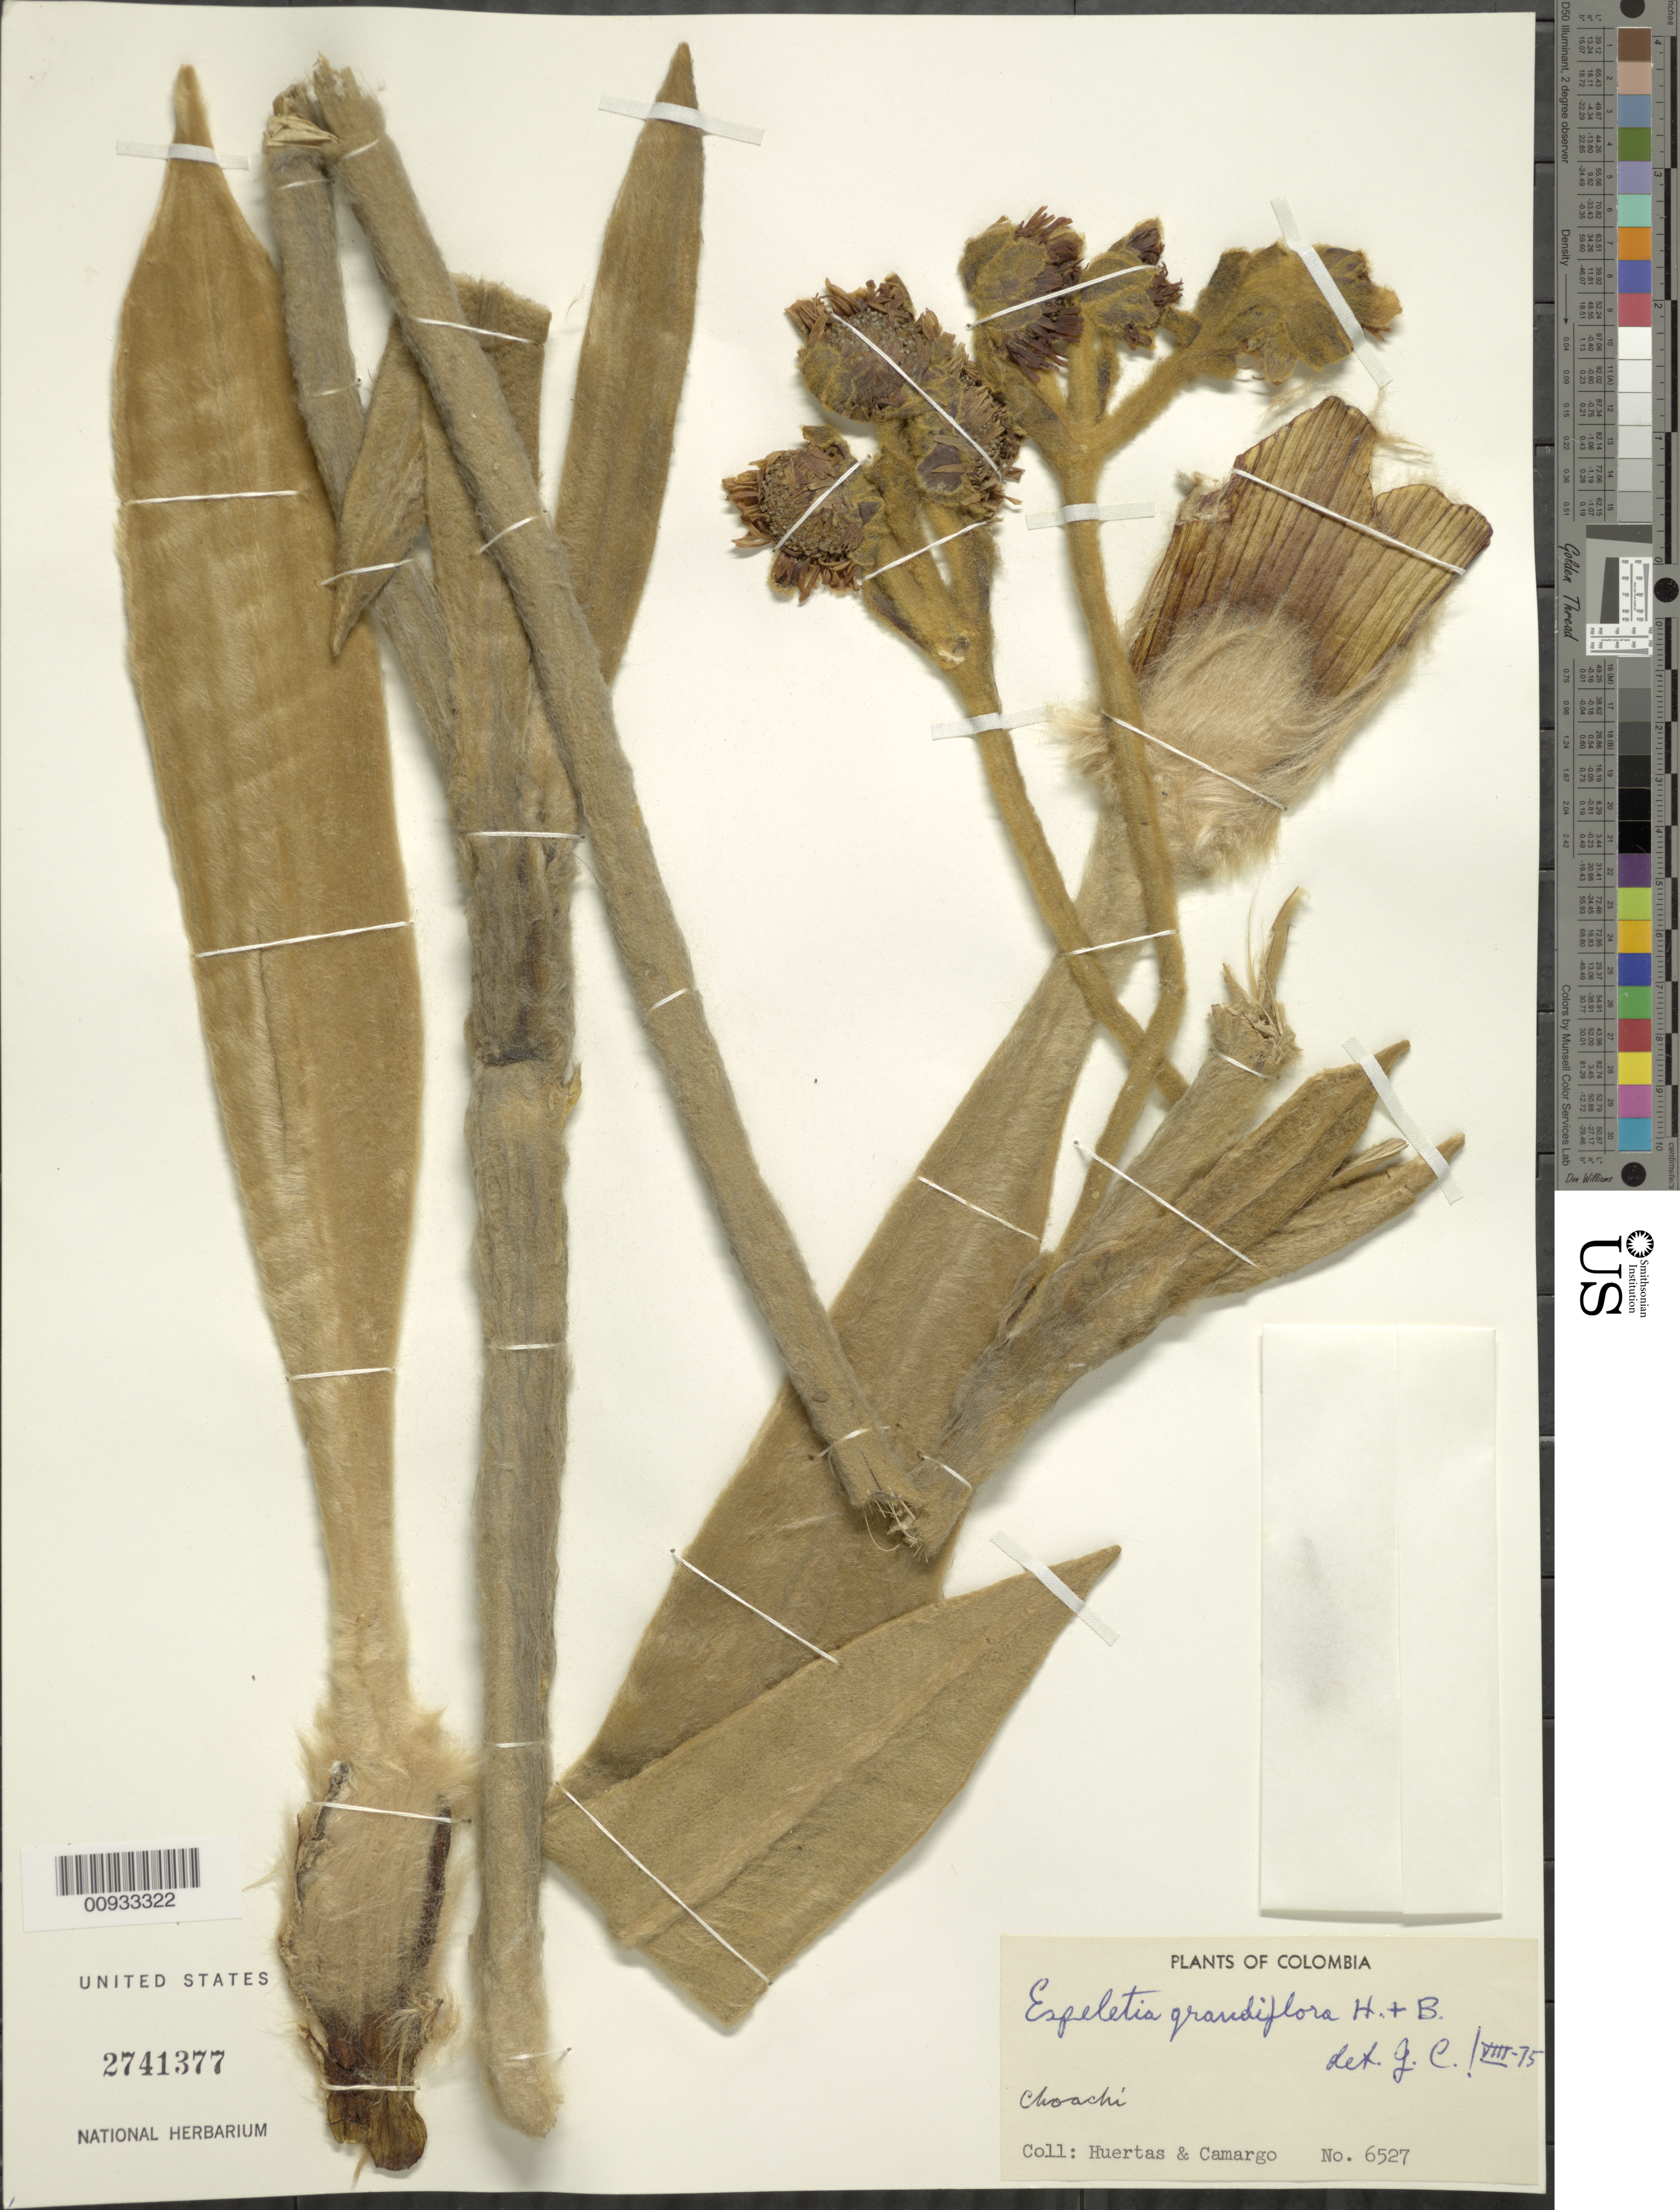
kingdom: Plantae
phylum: Tracheophyta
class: Magnoliopsida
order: Asterales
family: Asteraceae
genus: Espeletia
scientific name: Espeletia grandiflora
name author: Humb. & Bonpl.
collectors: Huertas & -. Camargo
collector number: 6527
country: Colombia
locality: Choachi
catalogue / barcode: US 2741377